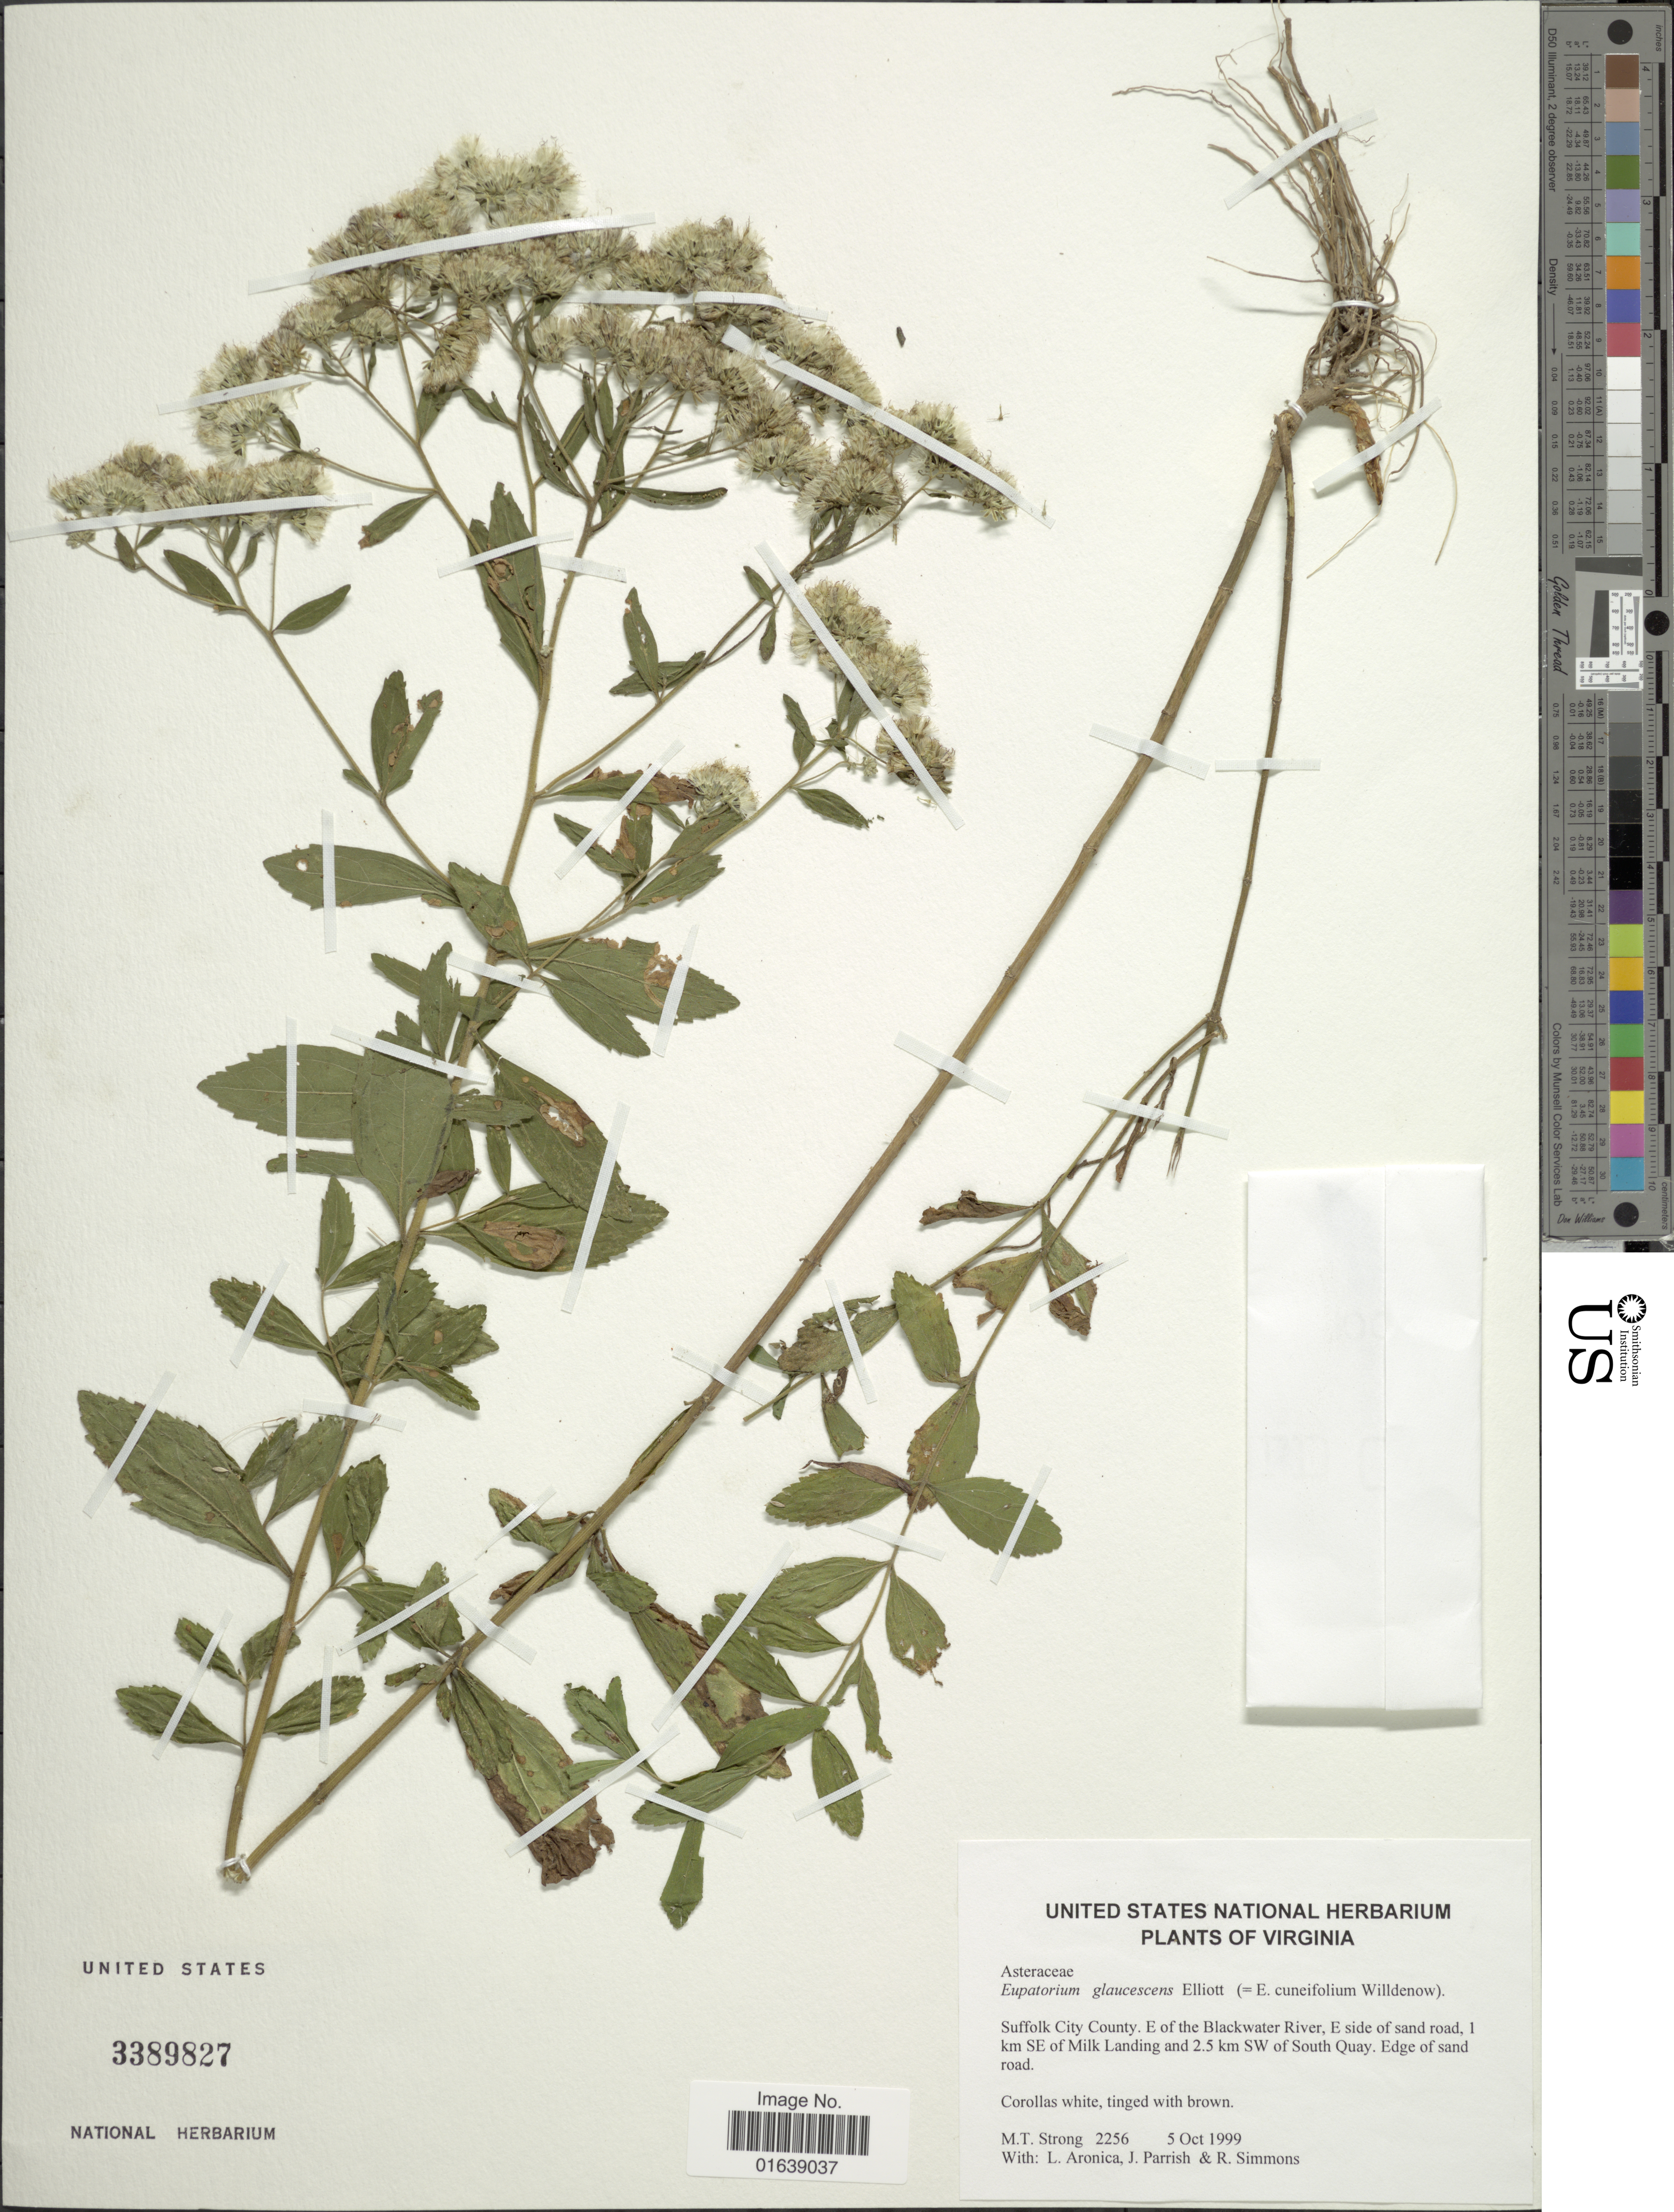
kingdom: Plantae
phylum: Tracheophyta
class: Magnoliopsida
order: Asterales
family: Asteraceae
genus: Eupatorium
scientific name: Eupatorium cuneifolium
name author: Willd.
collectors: M. T. Strong, L. Aronica, J. Parrish & R. Simmons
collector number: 2256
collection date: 1999-10-05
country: United States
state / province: Virginia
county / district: City of Suffolk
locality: E of Blackwater River, E side of sand road, 1 km SE of Milk Landing and 2.5 km SW of South Quay. Edge of sand road.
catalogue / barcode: US 3389827